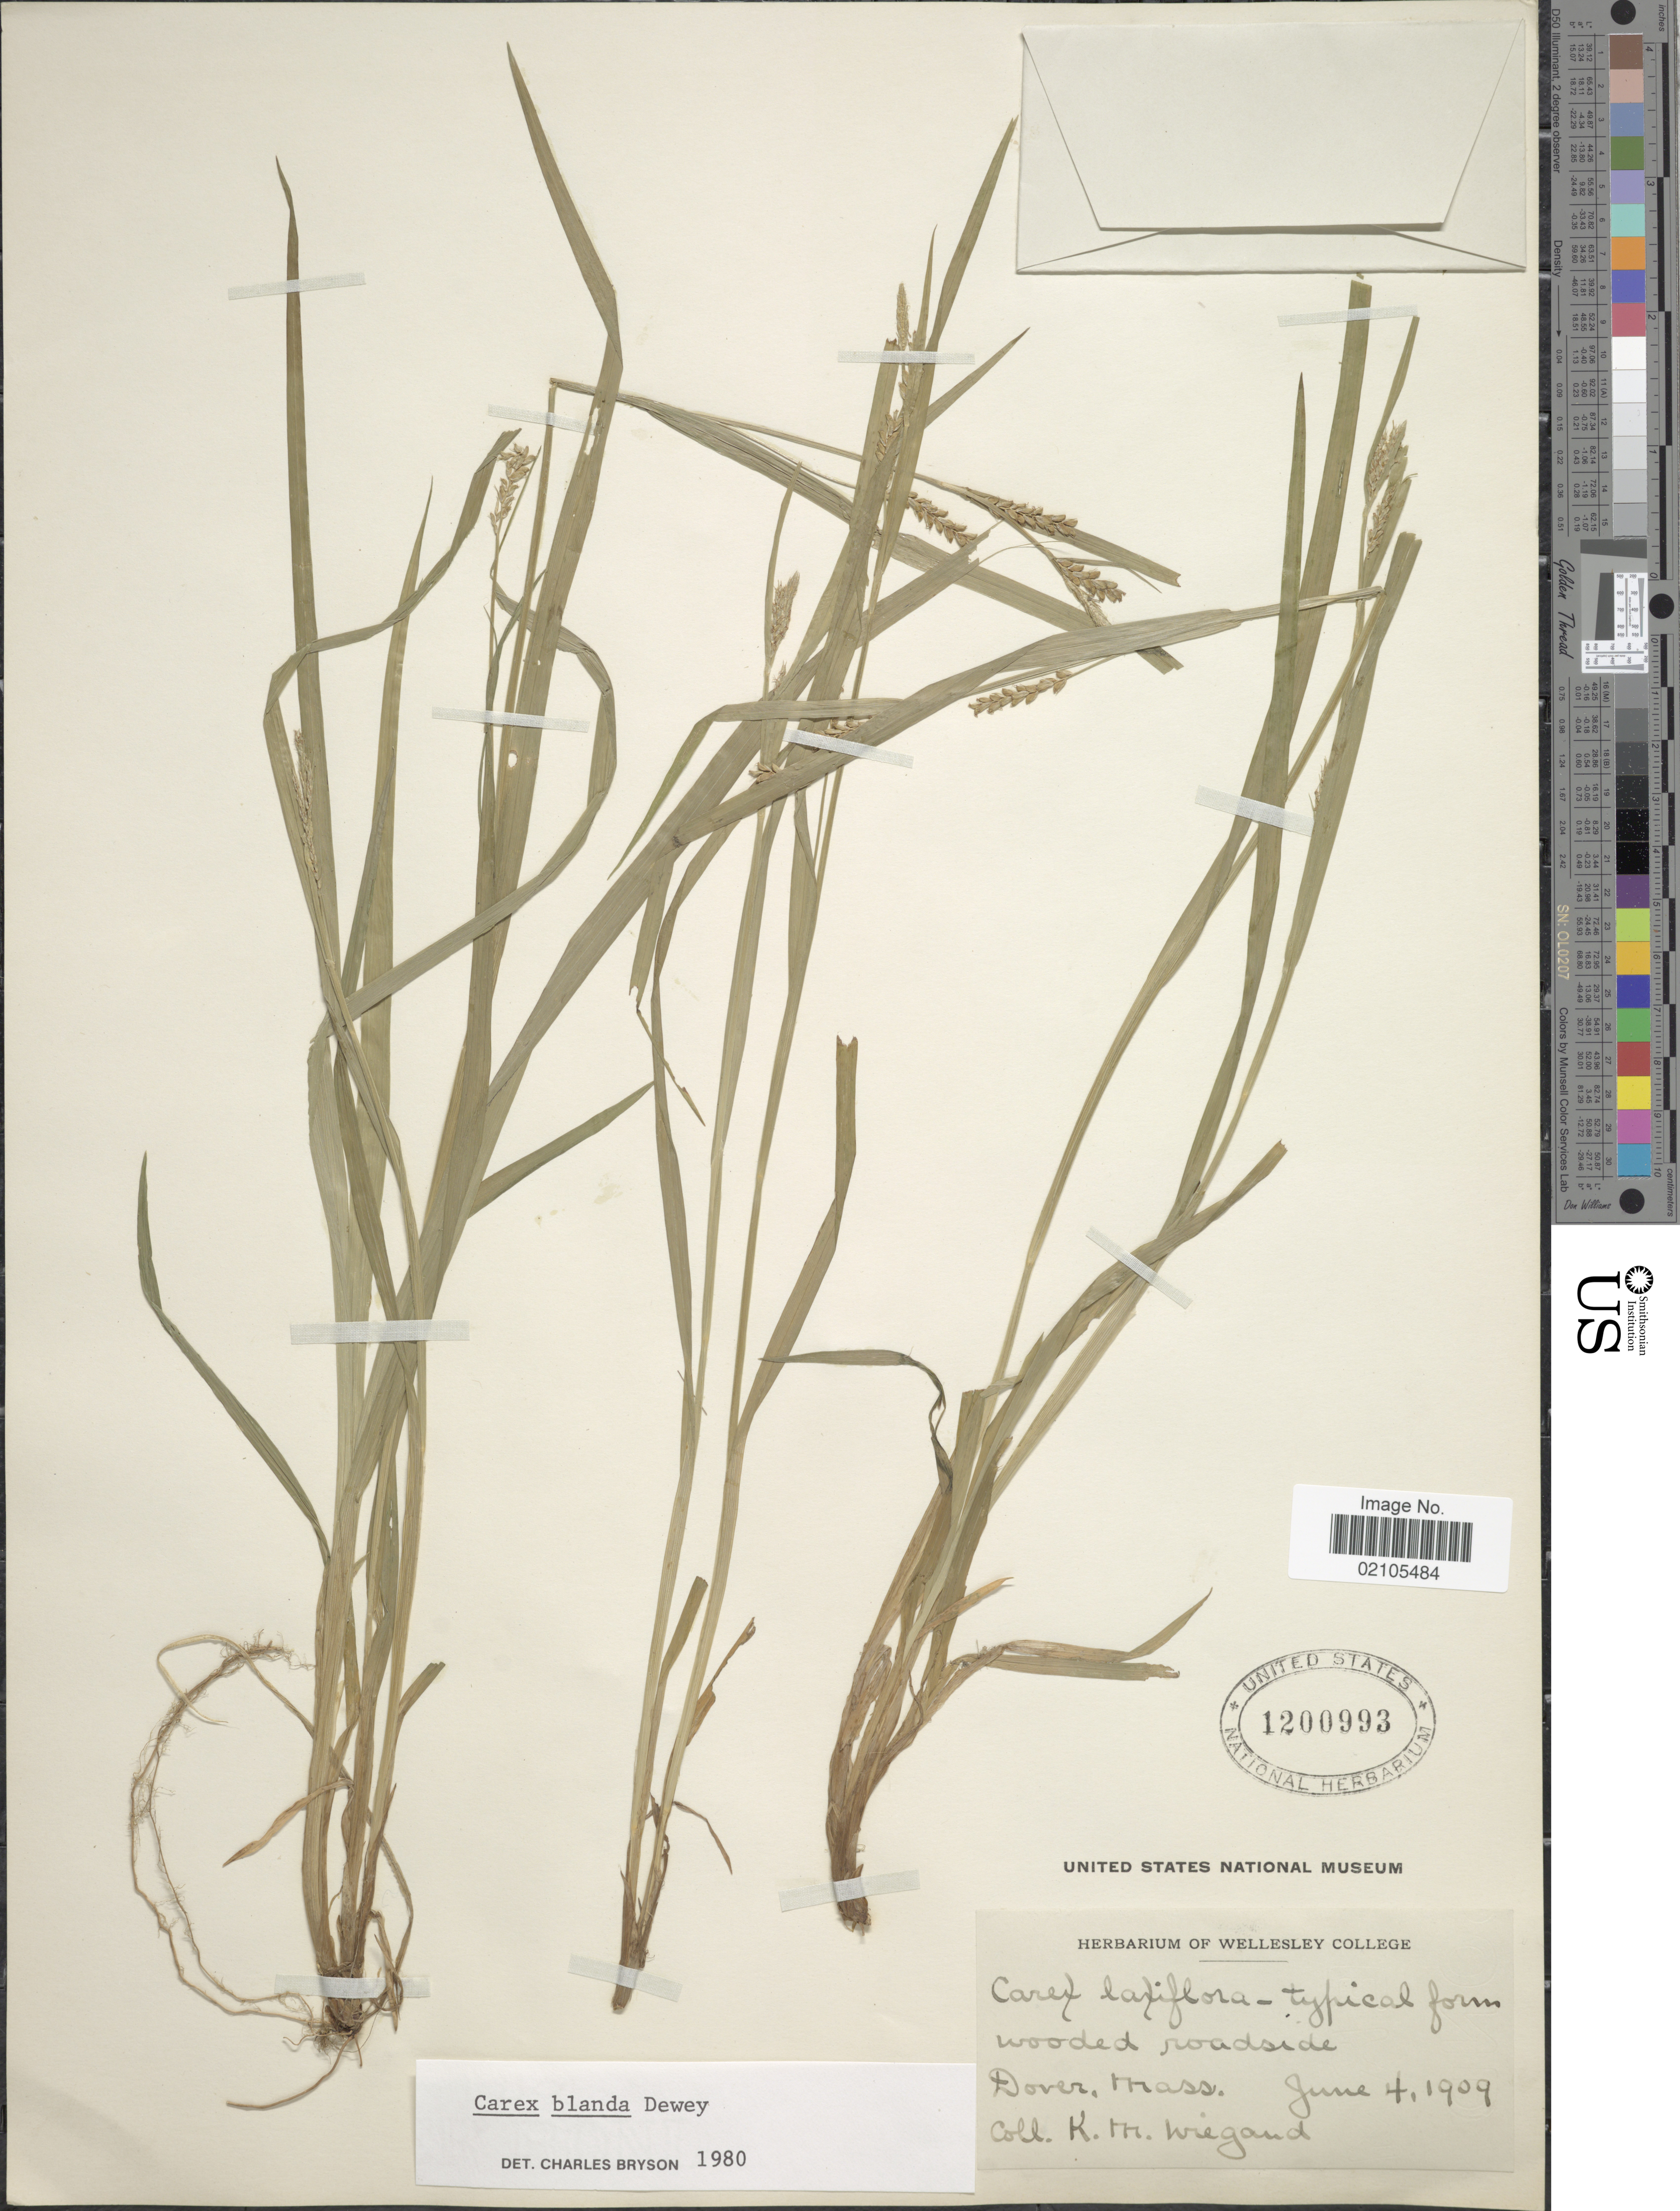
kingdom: Plantae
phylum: Tracheophyta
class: Liliopsida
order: Poales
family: Cyperaceae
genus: Carex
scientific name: Carex blanda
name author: Dewey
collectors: K. M. Wiegand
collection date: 1909-06-04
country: United States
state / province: Massachusetts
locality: Dover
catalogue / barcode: US 1200993